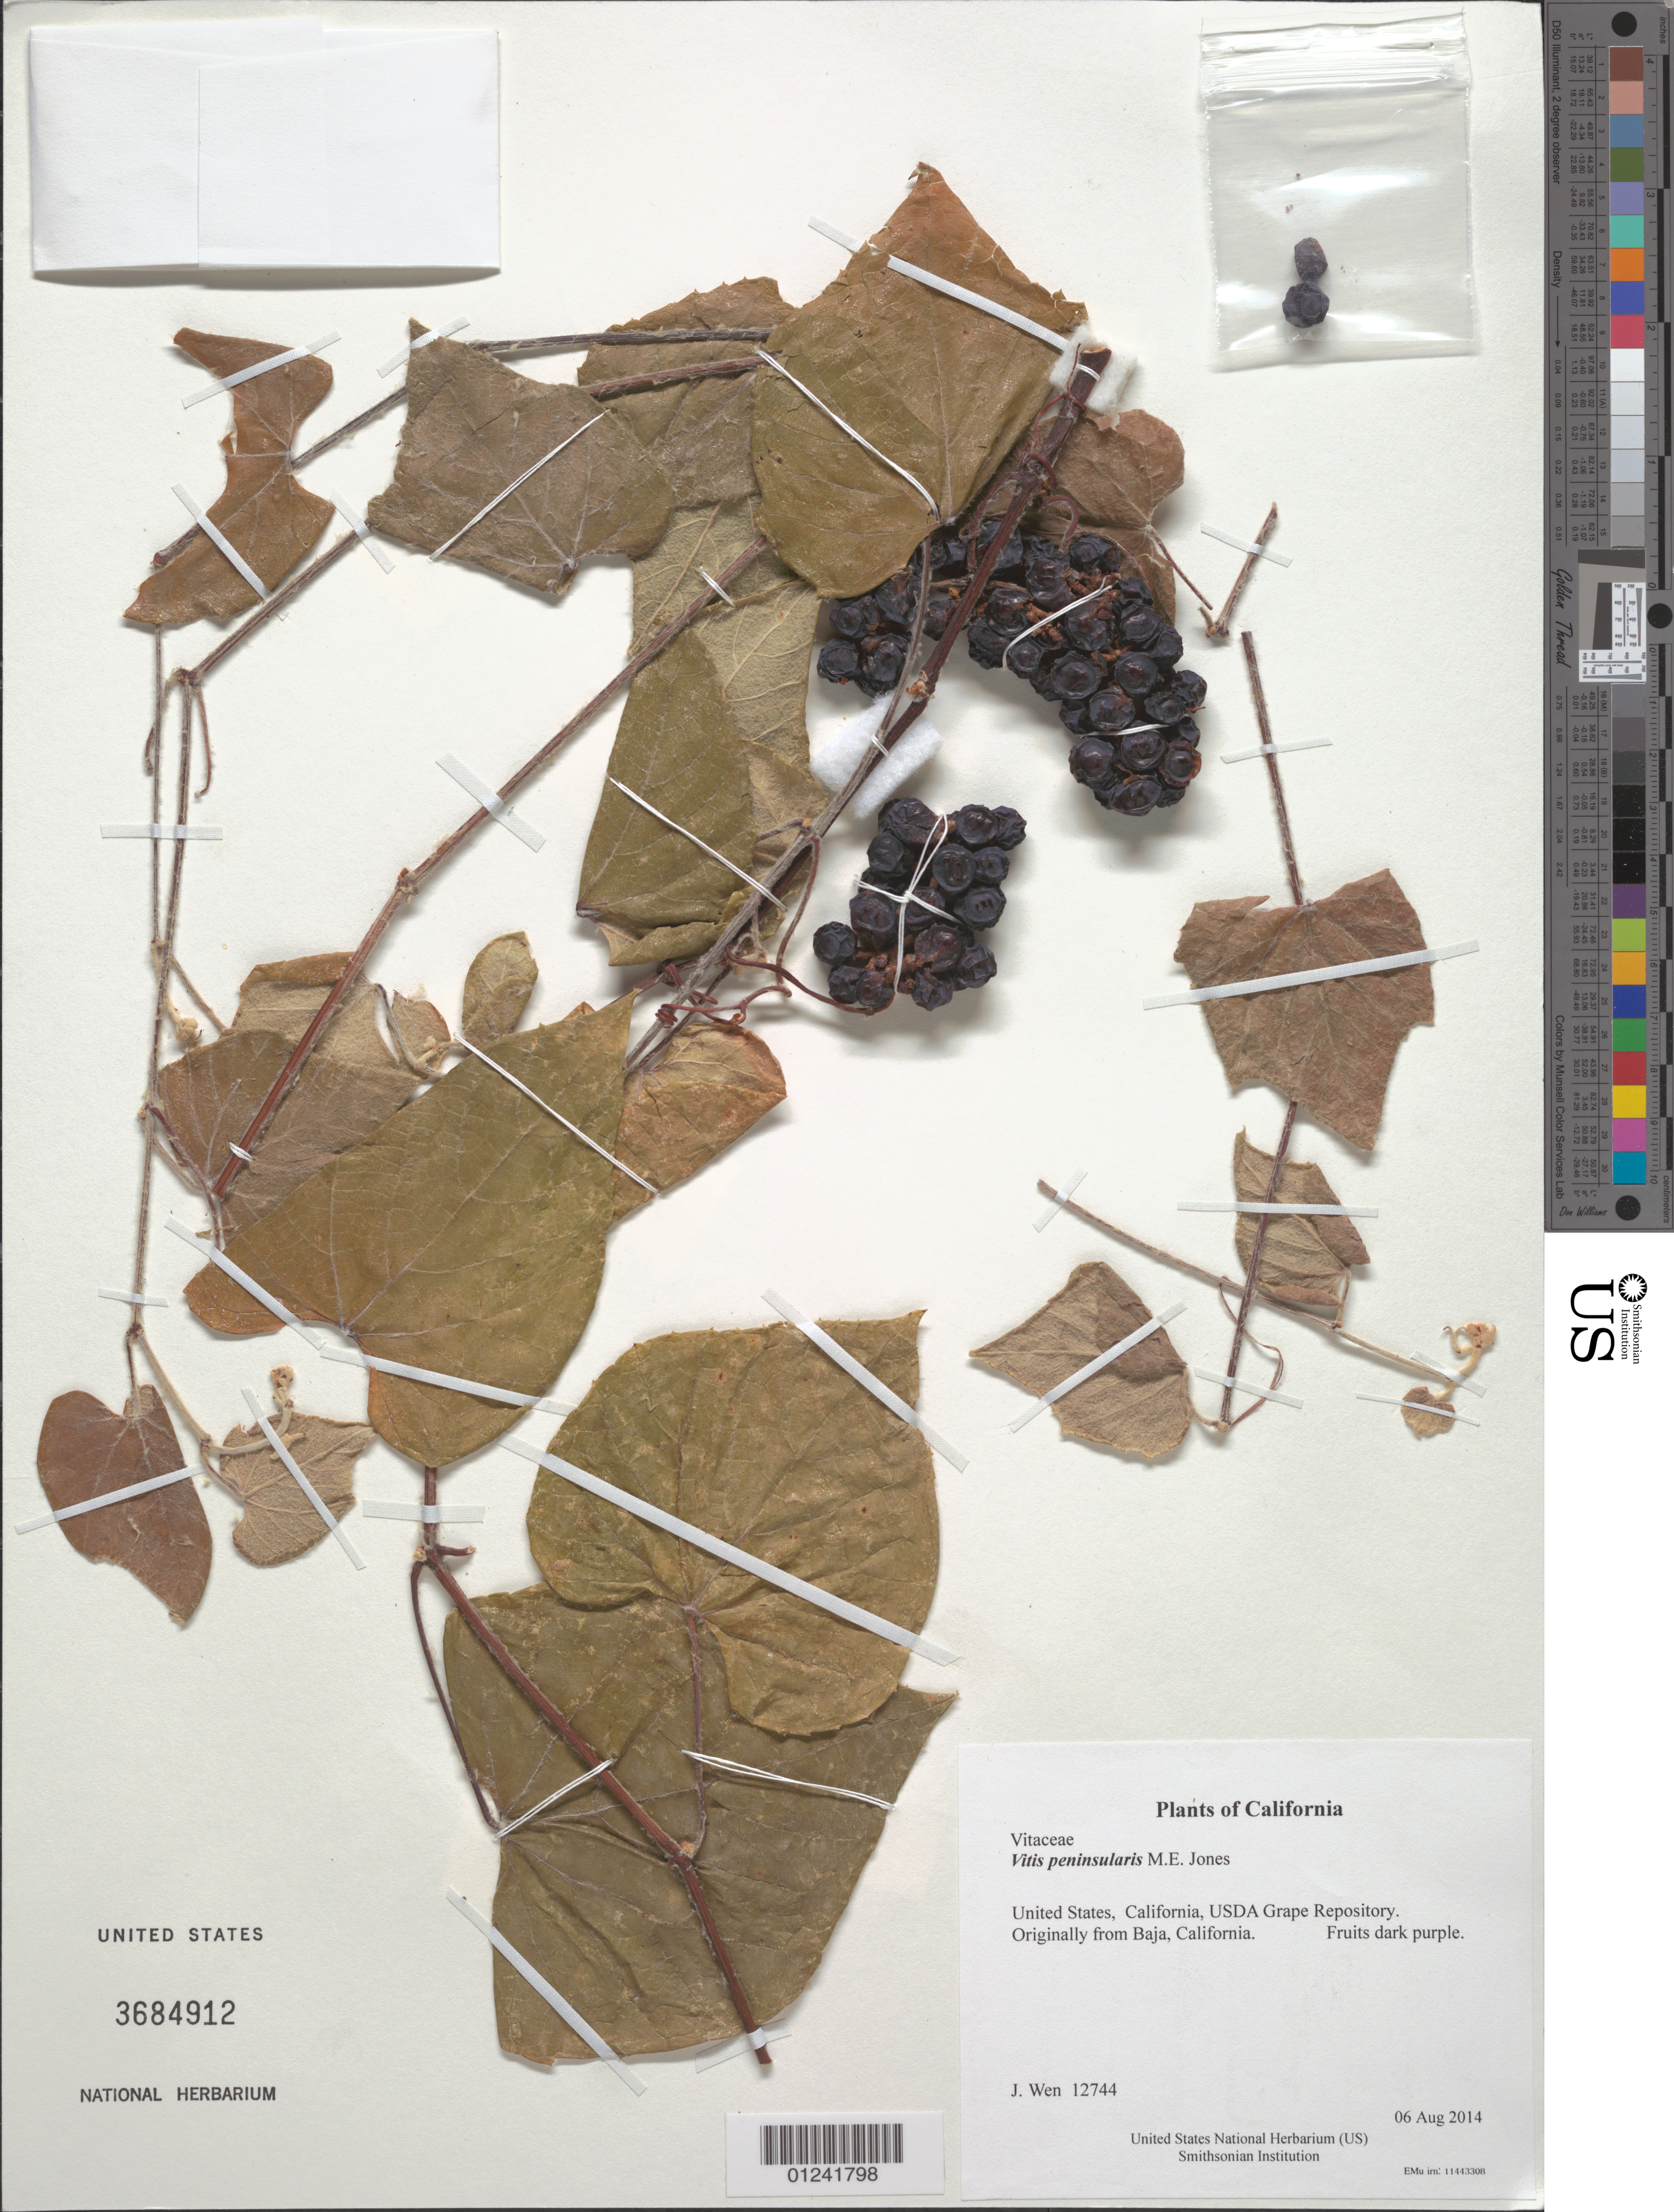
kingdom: Plantae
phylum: Tracheophyta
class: Magnoliopsida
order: Vitales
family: Vitaceae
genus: Vitis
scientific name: Vitis peninsularis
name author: M.E. Jones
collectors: J. Wen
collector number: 12744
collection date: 2014-08-06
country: United States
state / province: California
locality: USDA Grape Repository.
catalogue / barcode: US 3684912